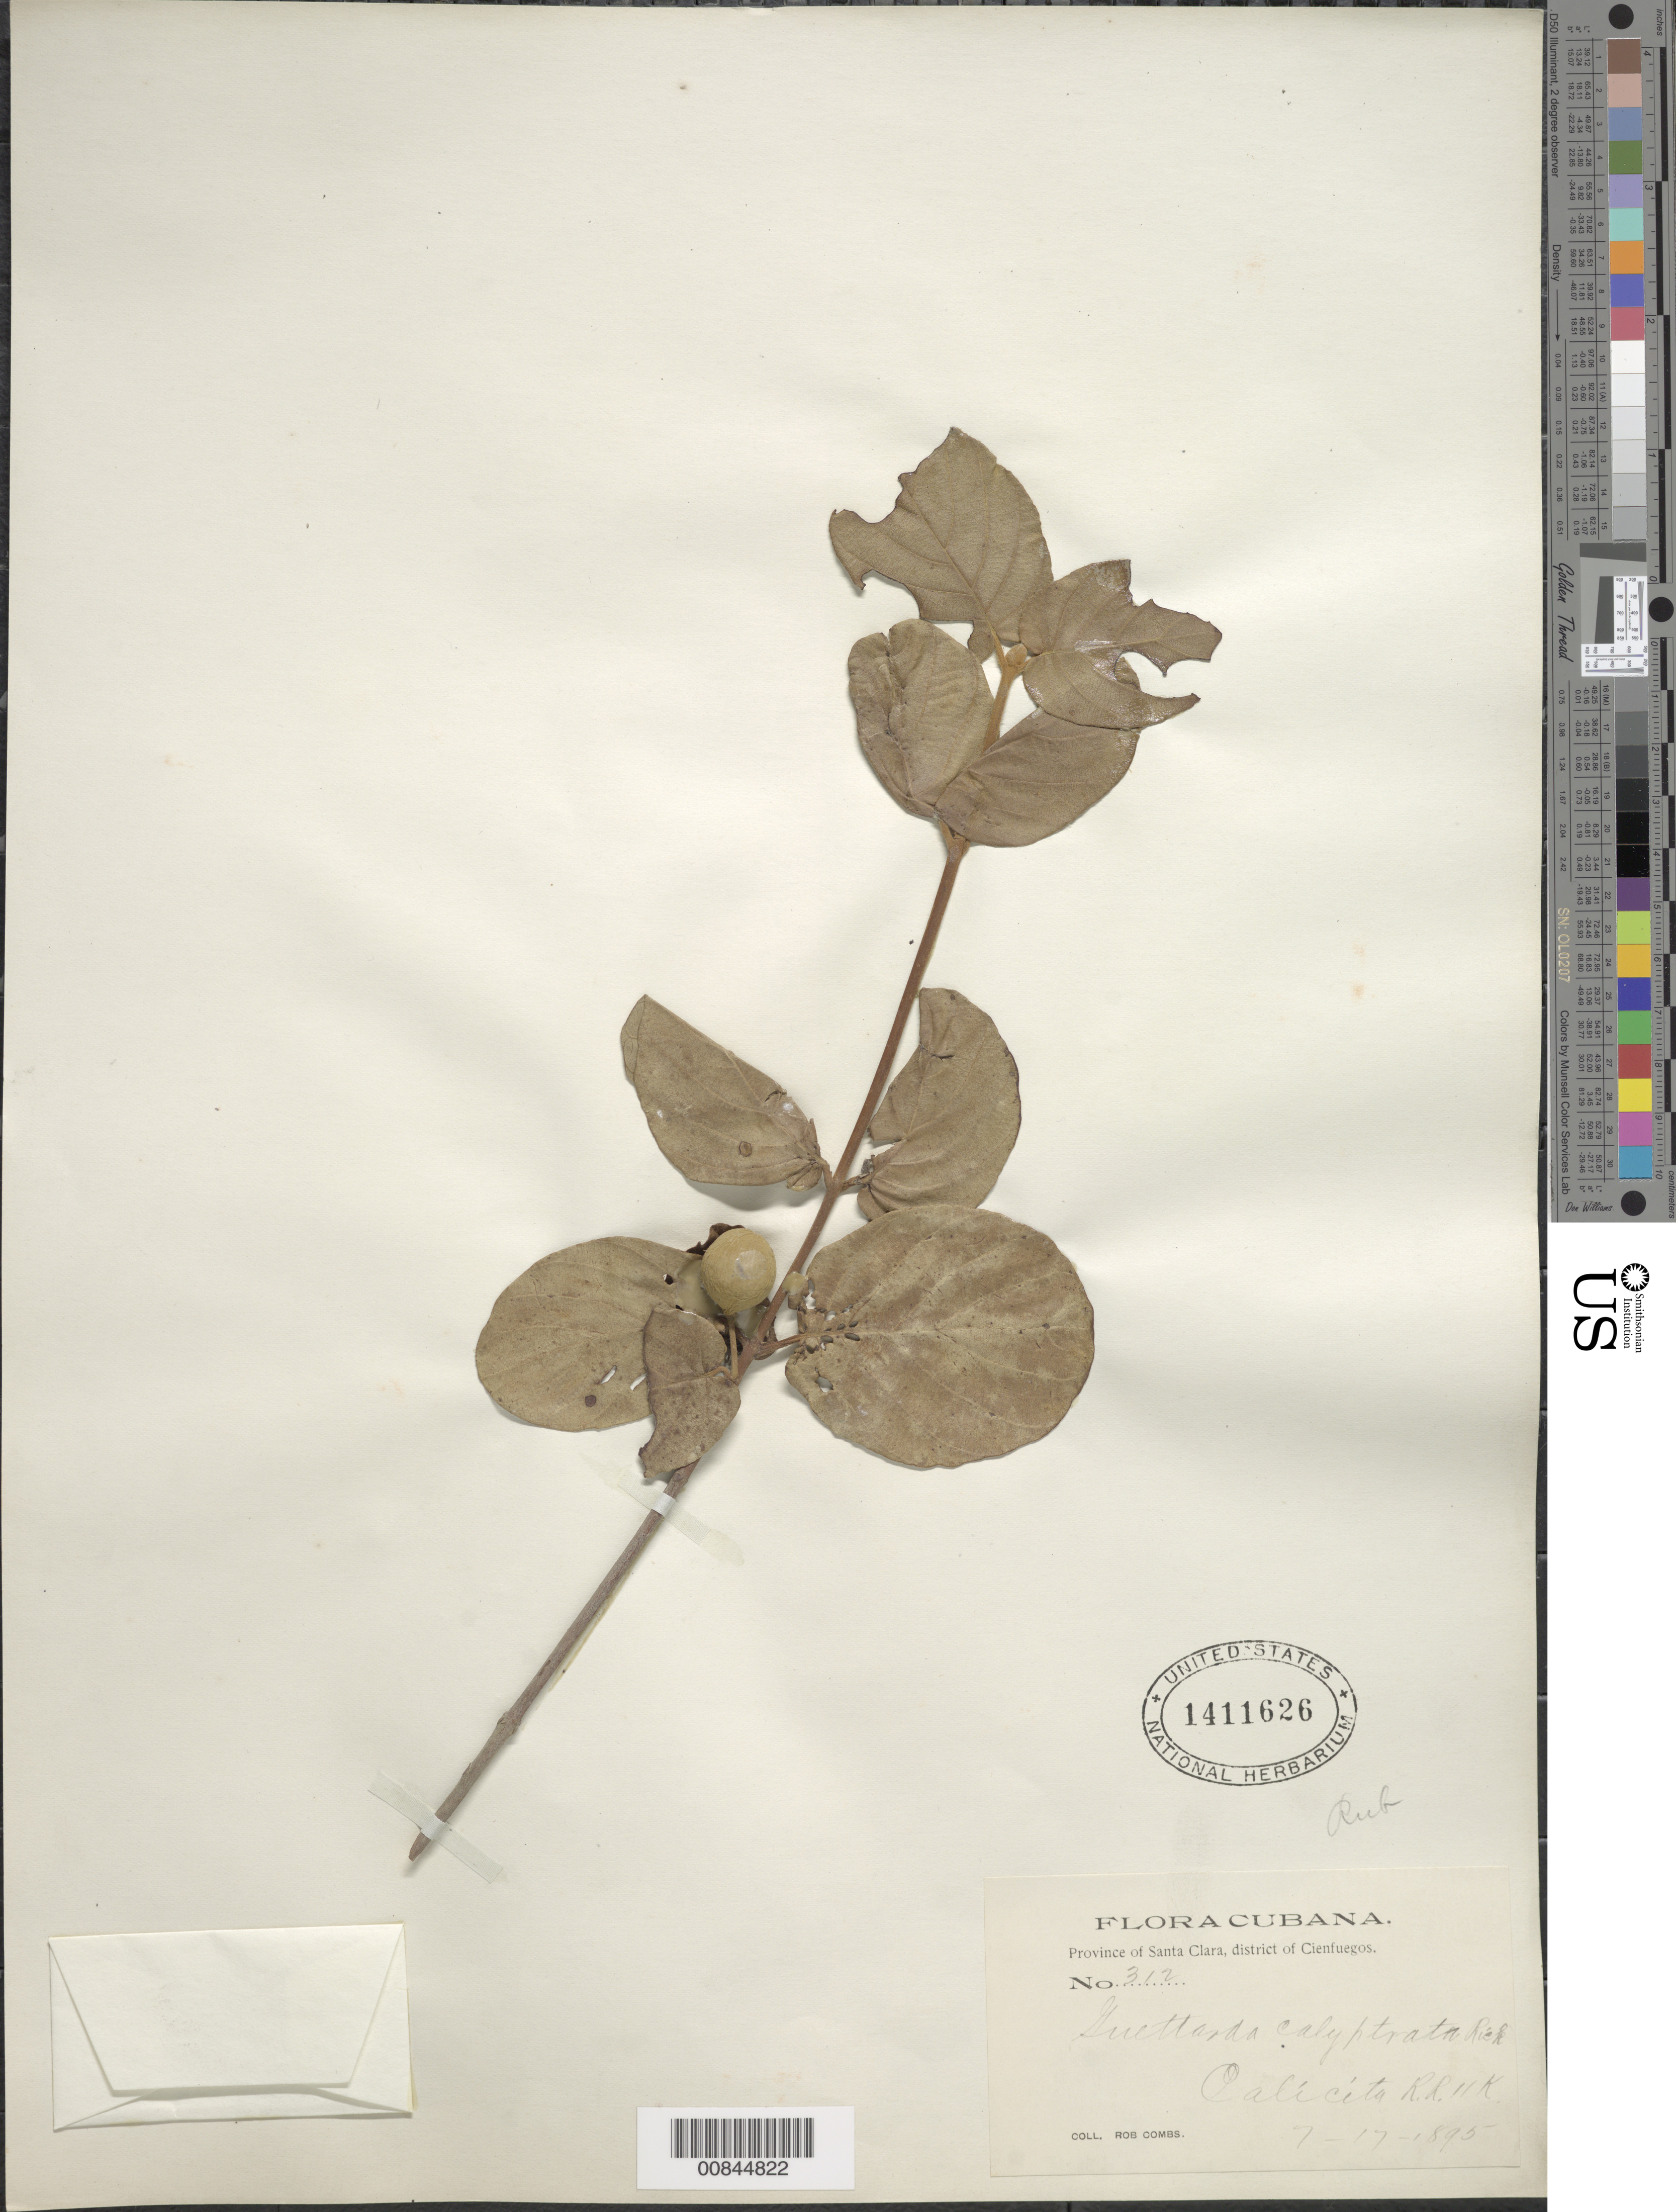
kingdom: Plantae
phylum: Tracheophyta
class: Magnoliopsida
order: Gentianales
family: Rubiaceae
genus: Guettarda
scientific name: Guettarda calyptrata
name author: A. Rich.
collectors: R. Combs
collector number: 312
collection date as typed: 17 Jul 1895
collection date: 1895-07-17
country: Cuba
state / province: Las Villas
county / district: Cienfuegos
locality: Calicita R.R. 11 K.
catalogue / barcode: US 1411626